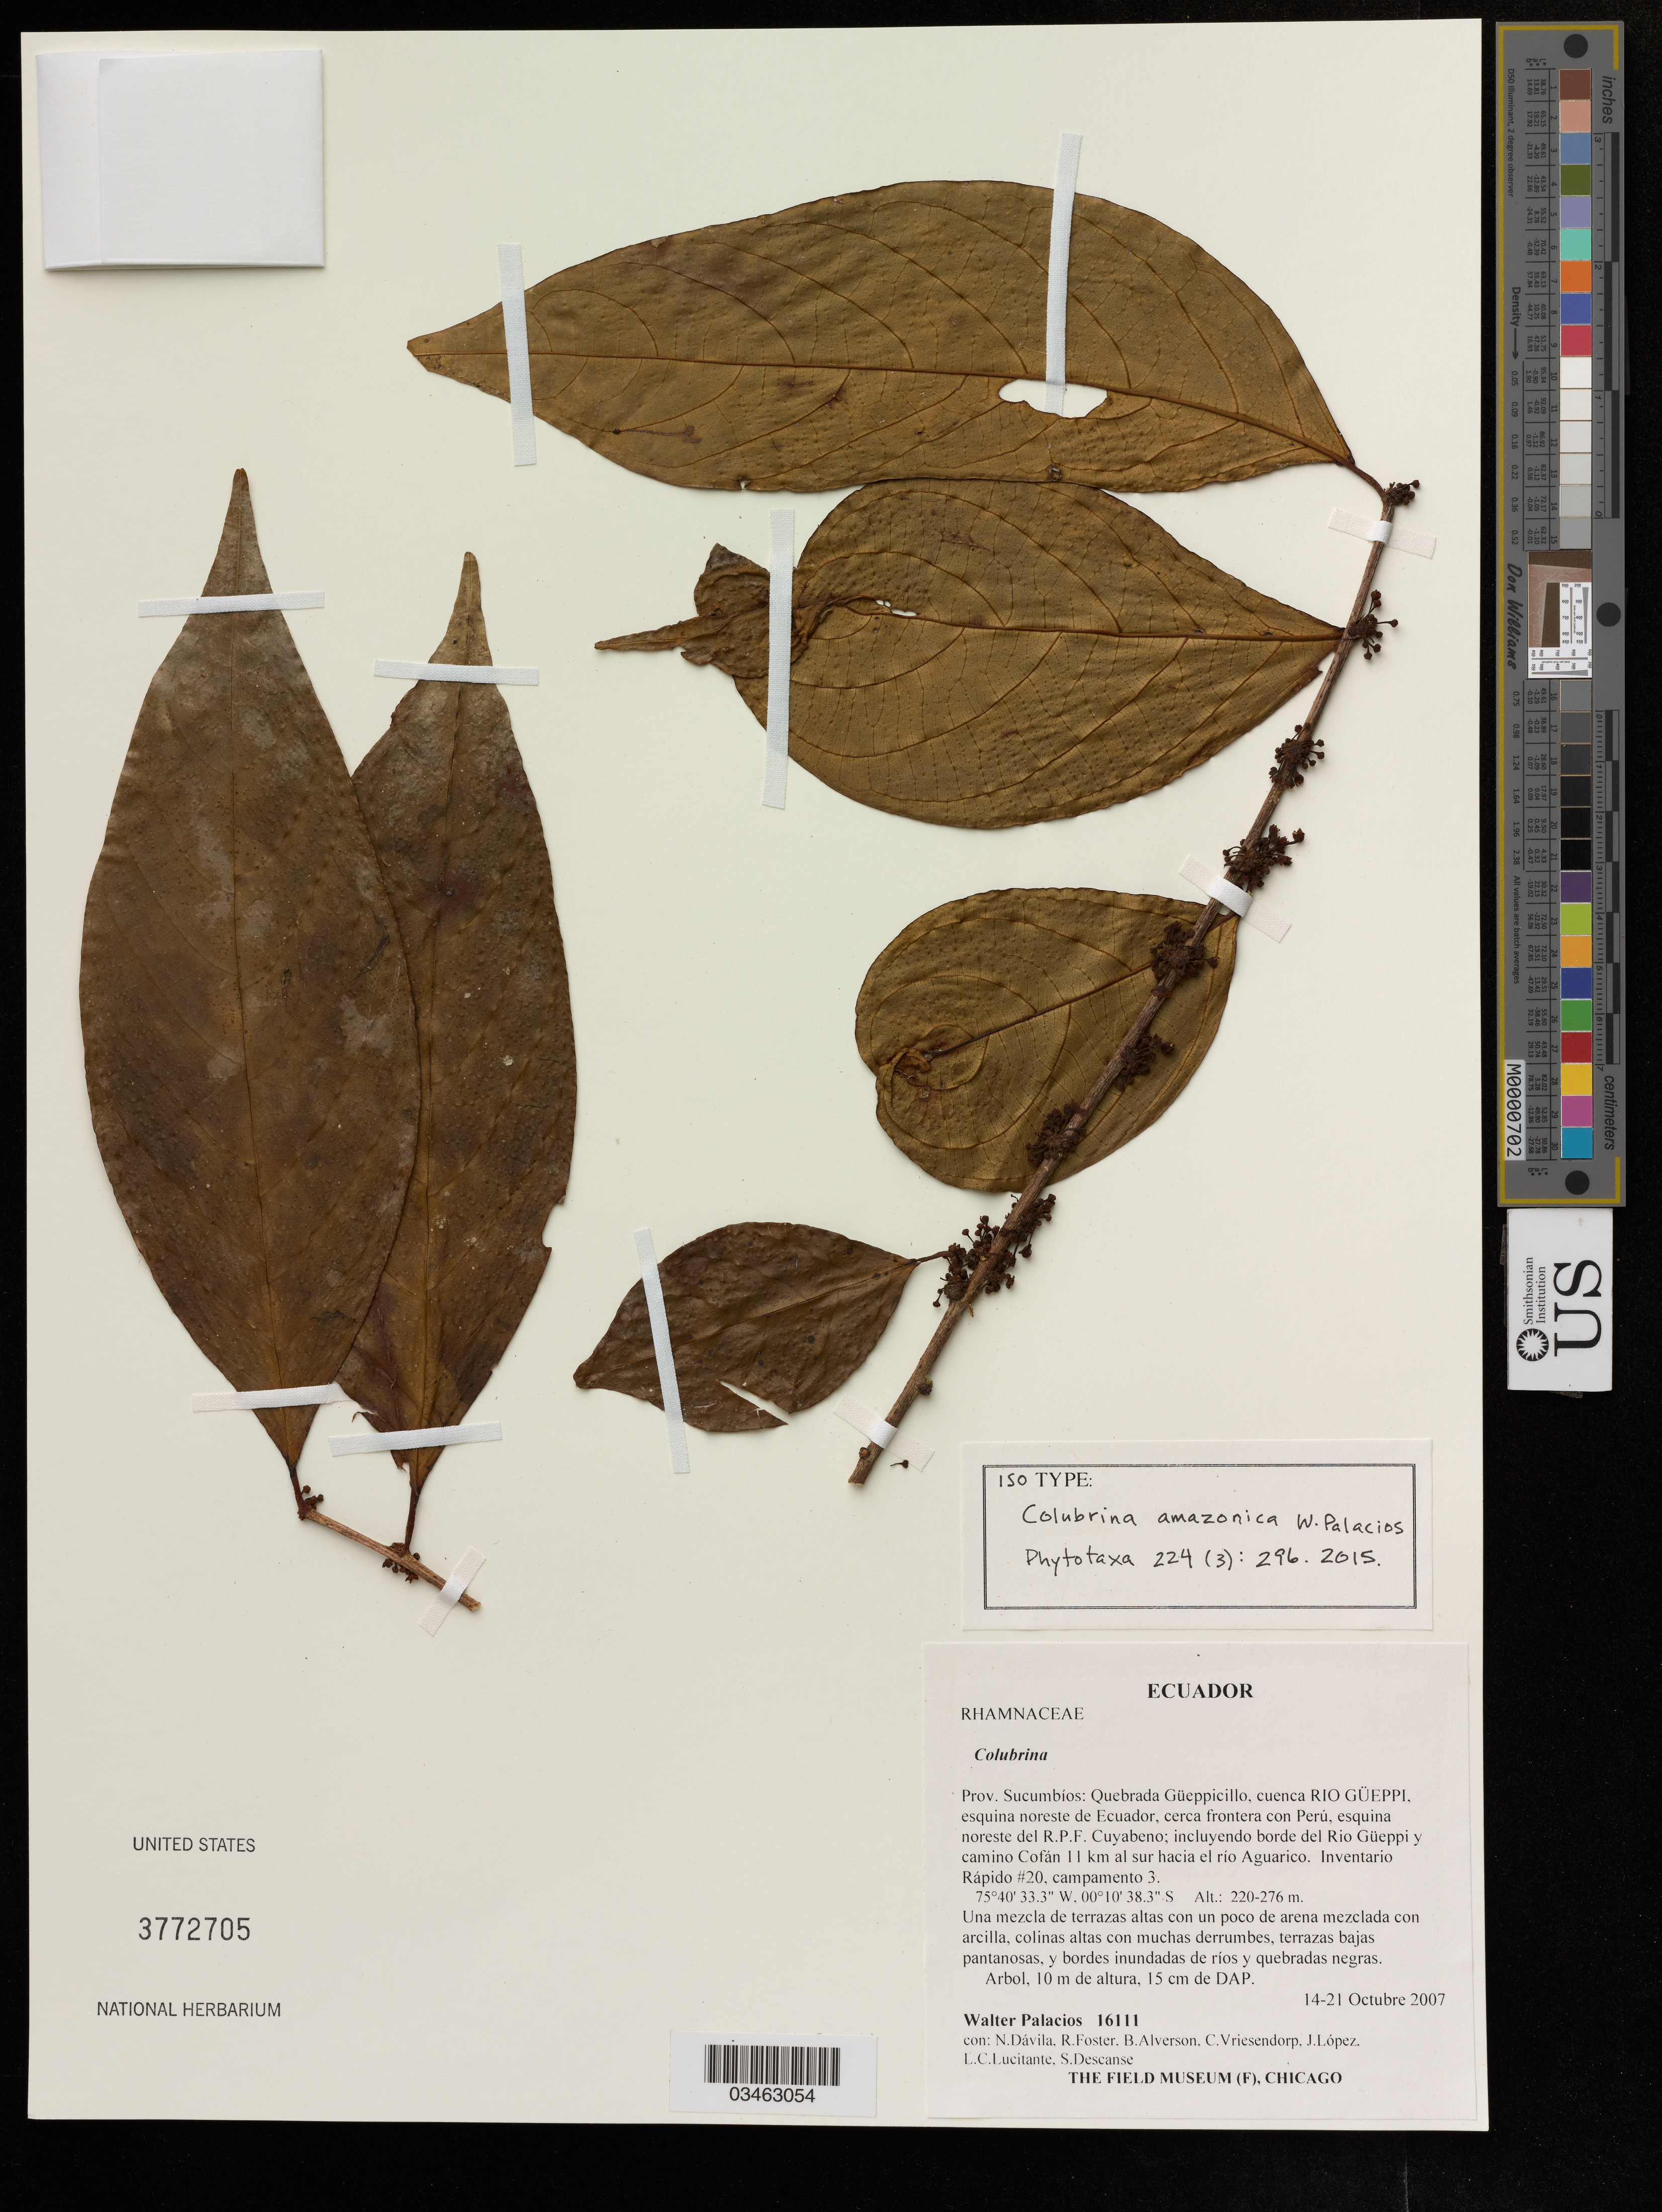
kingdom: Plantae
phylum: Tracheophyta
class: Magnoliopsida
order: Rosales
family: Rhamnaceae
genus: Colubrina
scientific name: Colubrina amazonica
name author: W. Palacios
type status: Isotype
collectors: W. Palacios, N. Davila, R. Foster, Alverson, B., C. Vriesendorp, J. Lopez, L. Lucitante & S. Descanse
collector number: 16111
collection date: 2007-10-14/2007-10-21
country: Ecuador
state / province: Sucumbíos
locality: Quebrada Gueppicillo, cuenca Rio Gueppi, cerca frontera con Peru, esquina norestre del R.P.F. Cuyabeno; incluyendo borde del Rio Gueppi y camino Cofan 11 km al sur hacia el rio Aguarico.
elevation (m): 220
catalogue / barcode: US 3772705